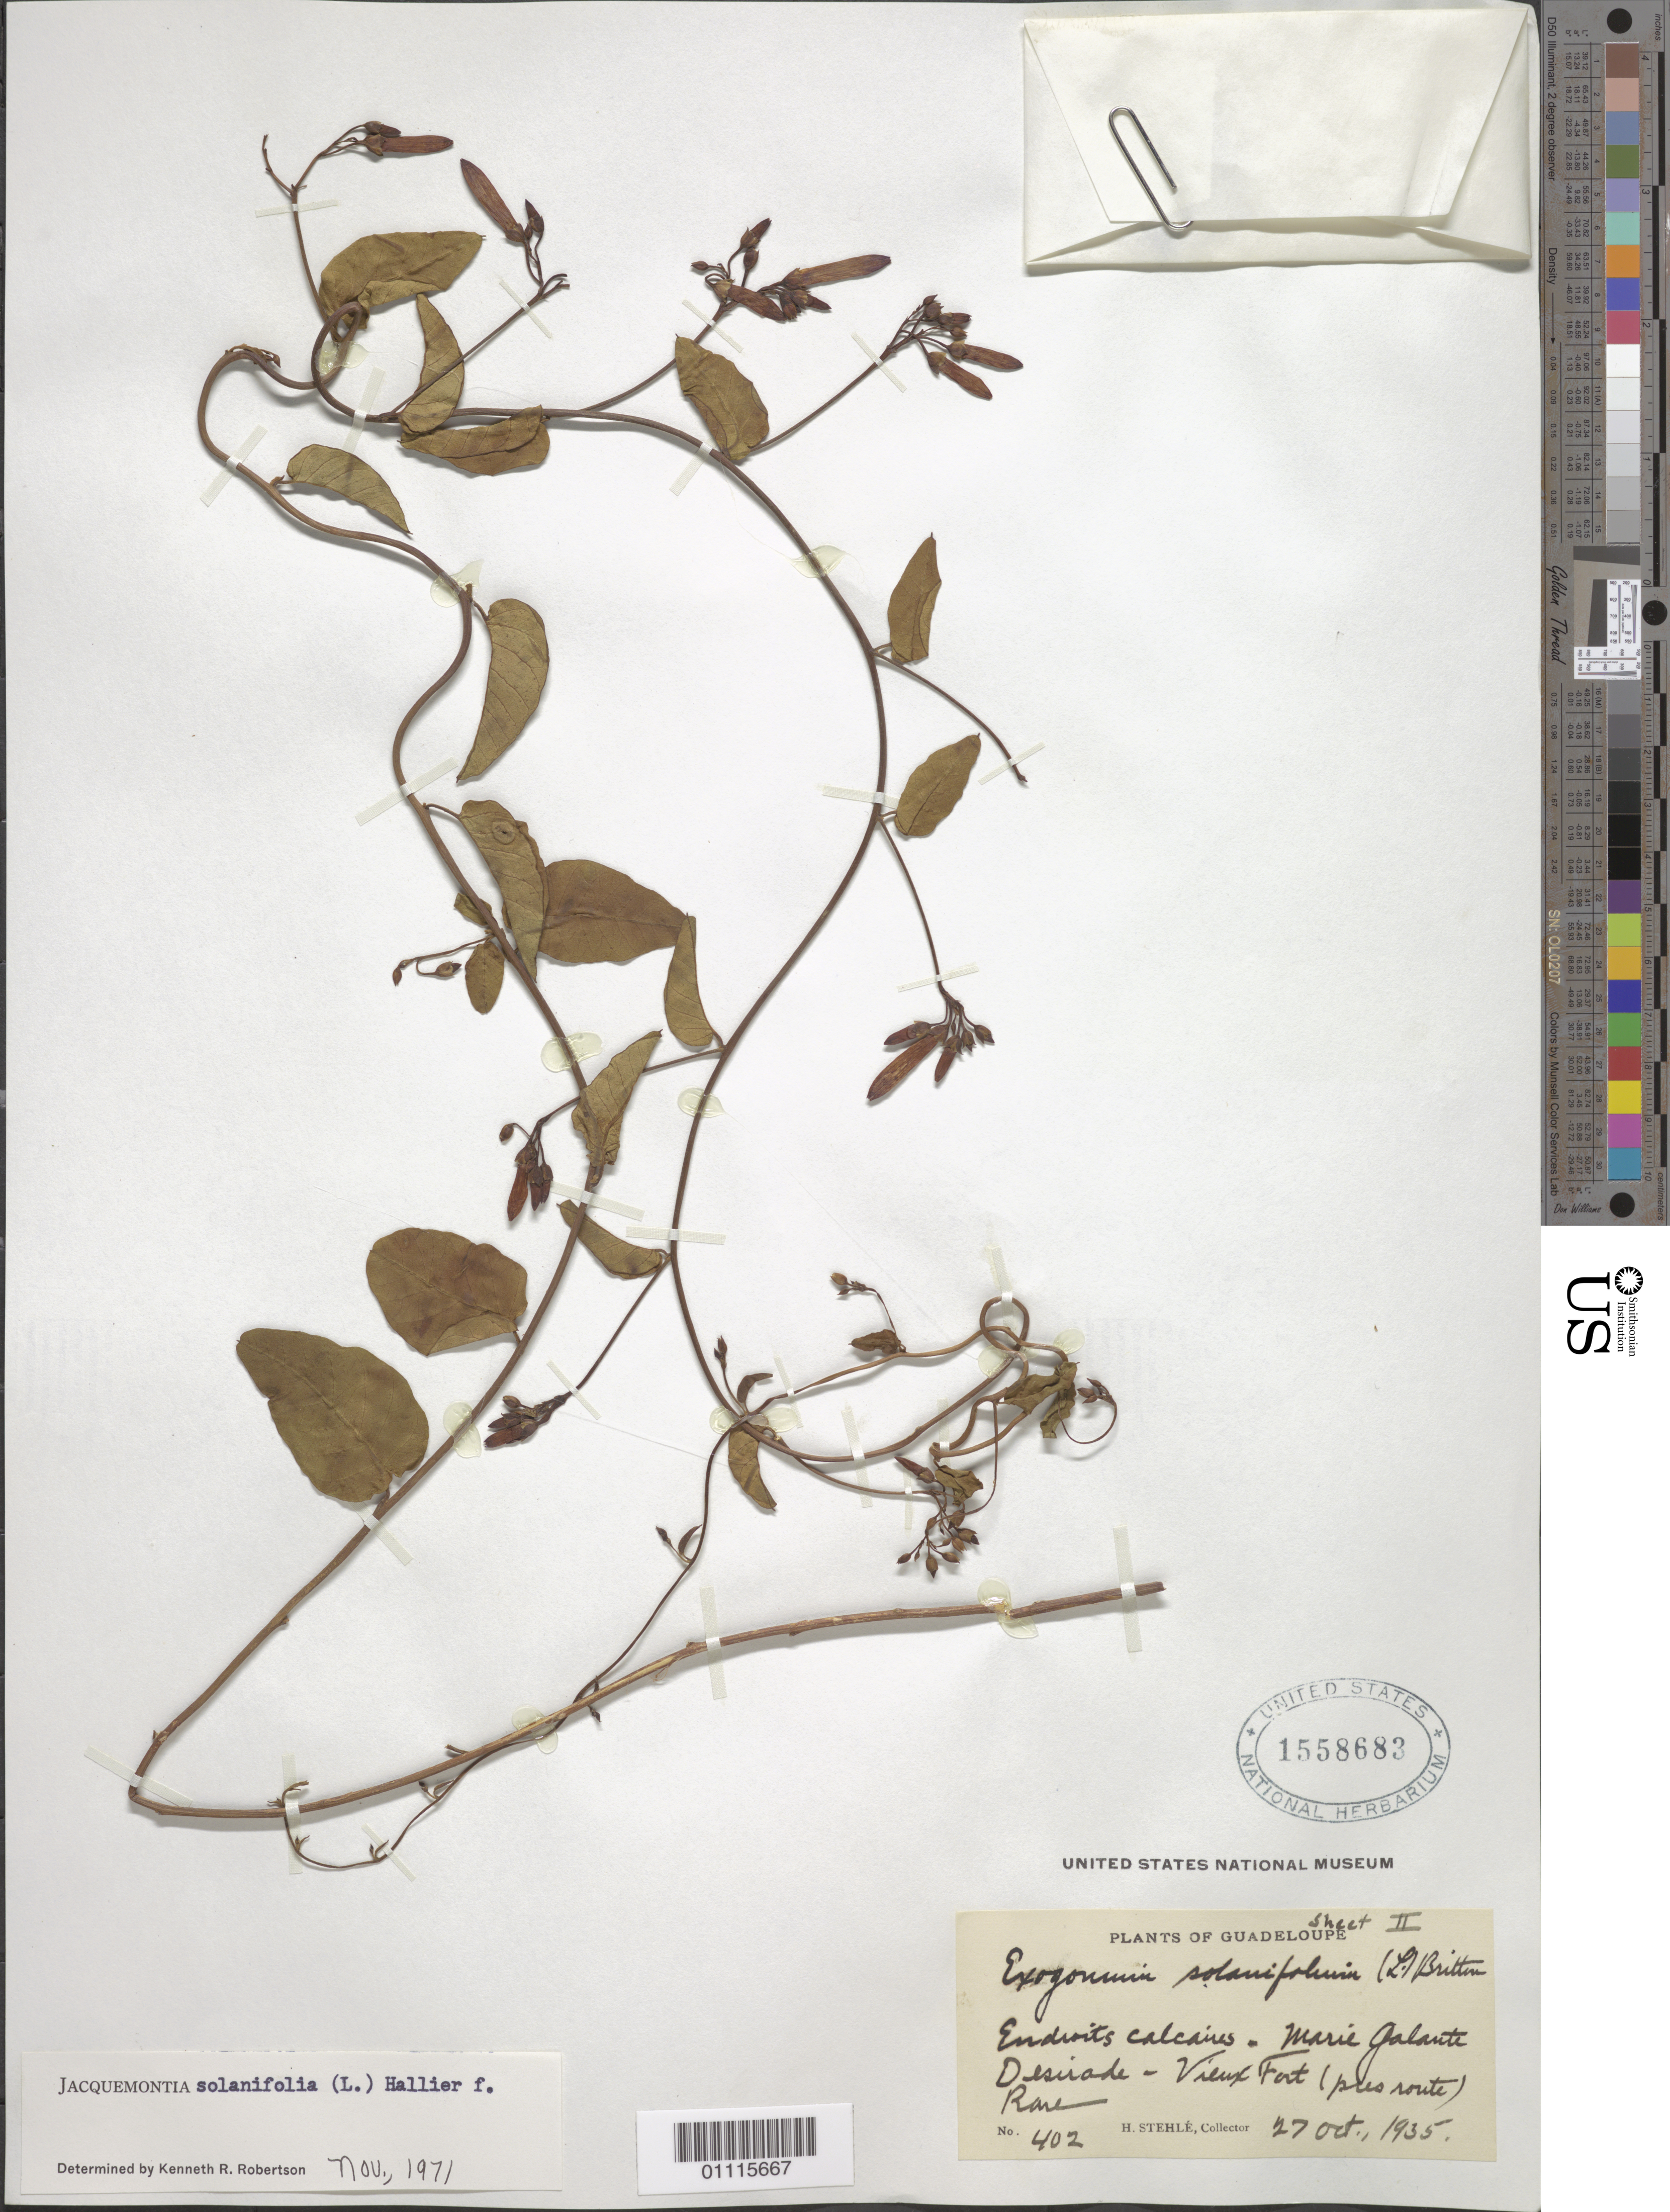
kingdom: Plantae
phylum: Tracheophyta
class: Magnoliopsida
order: Solanales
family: Convolvulaceae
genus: Jacquemontia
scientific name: Jacquemontia solanifolia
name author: (L.) Hallier f.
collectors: H. Stehlé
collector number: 402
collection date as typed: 27 Oct 1935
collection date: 1935-10-27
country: Guadeloupe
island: La Désirade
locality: Endroits calcairs- Marie Galante. Desirade- Vieux Fort. (pres route).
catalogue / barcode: US 1558683